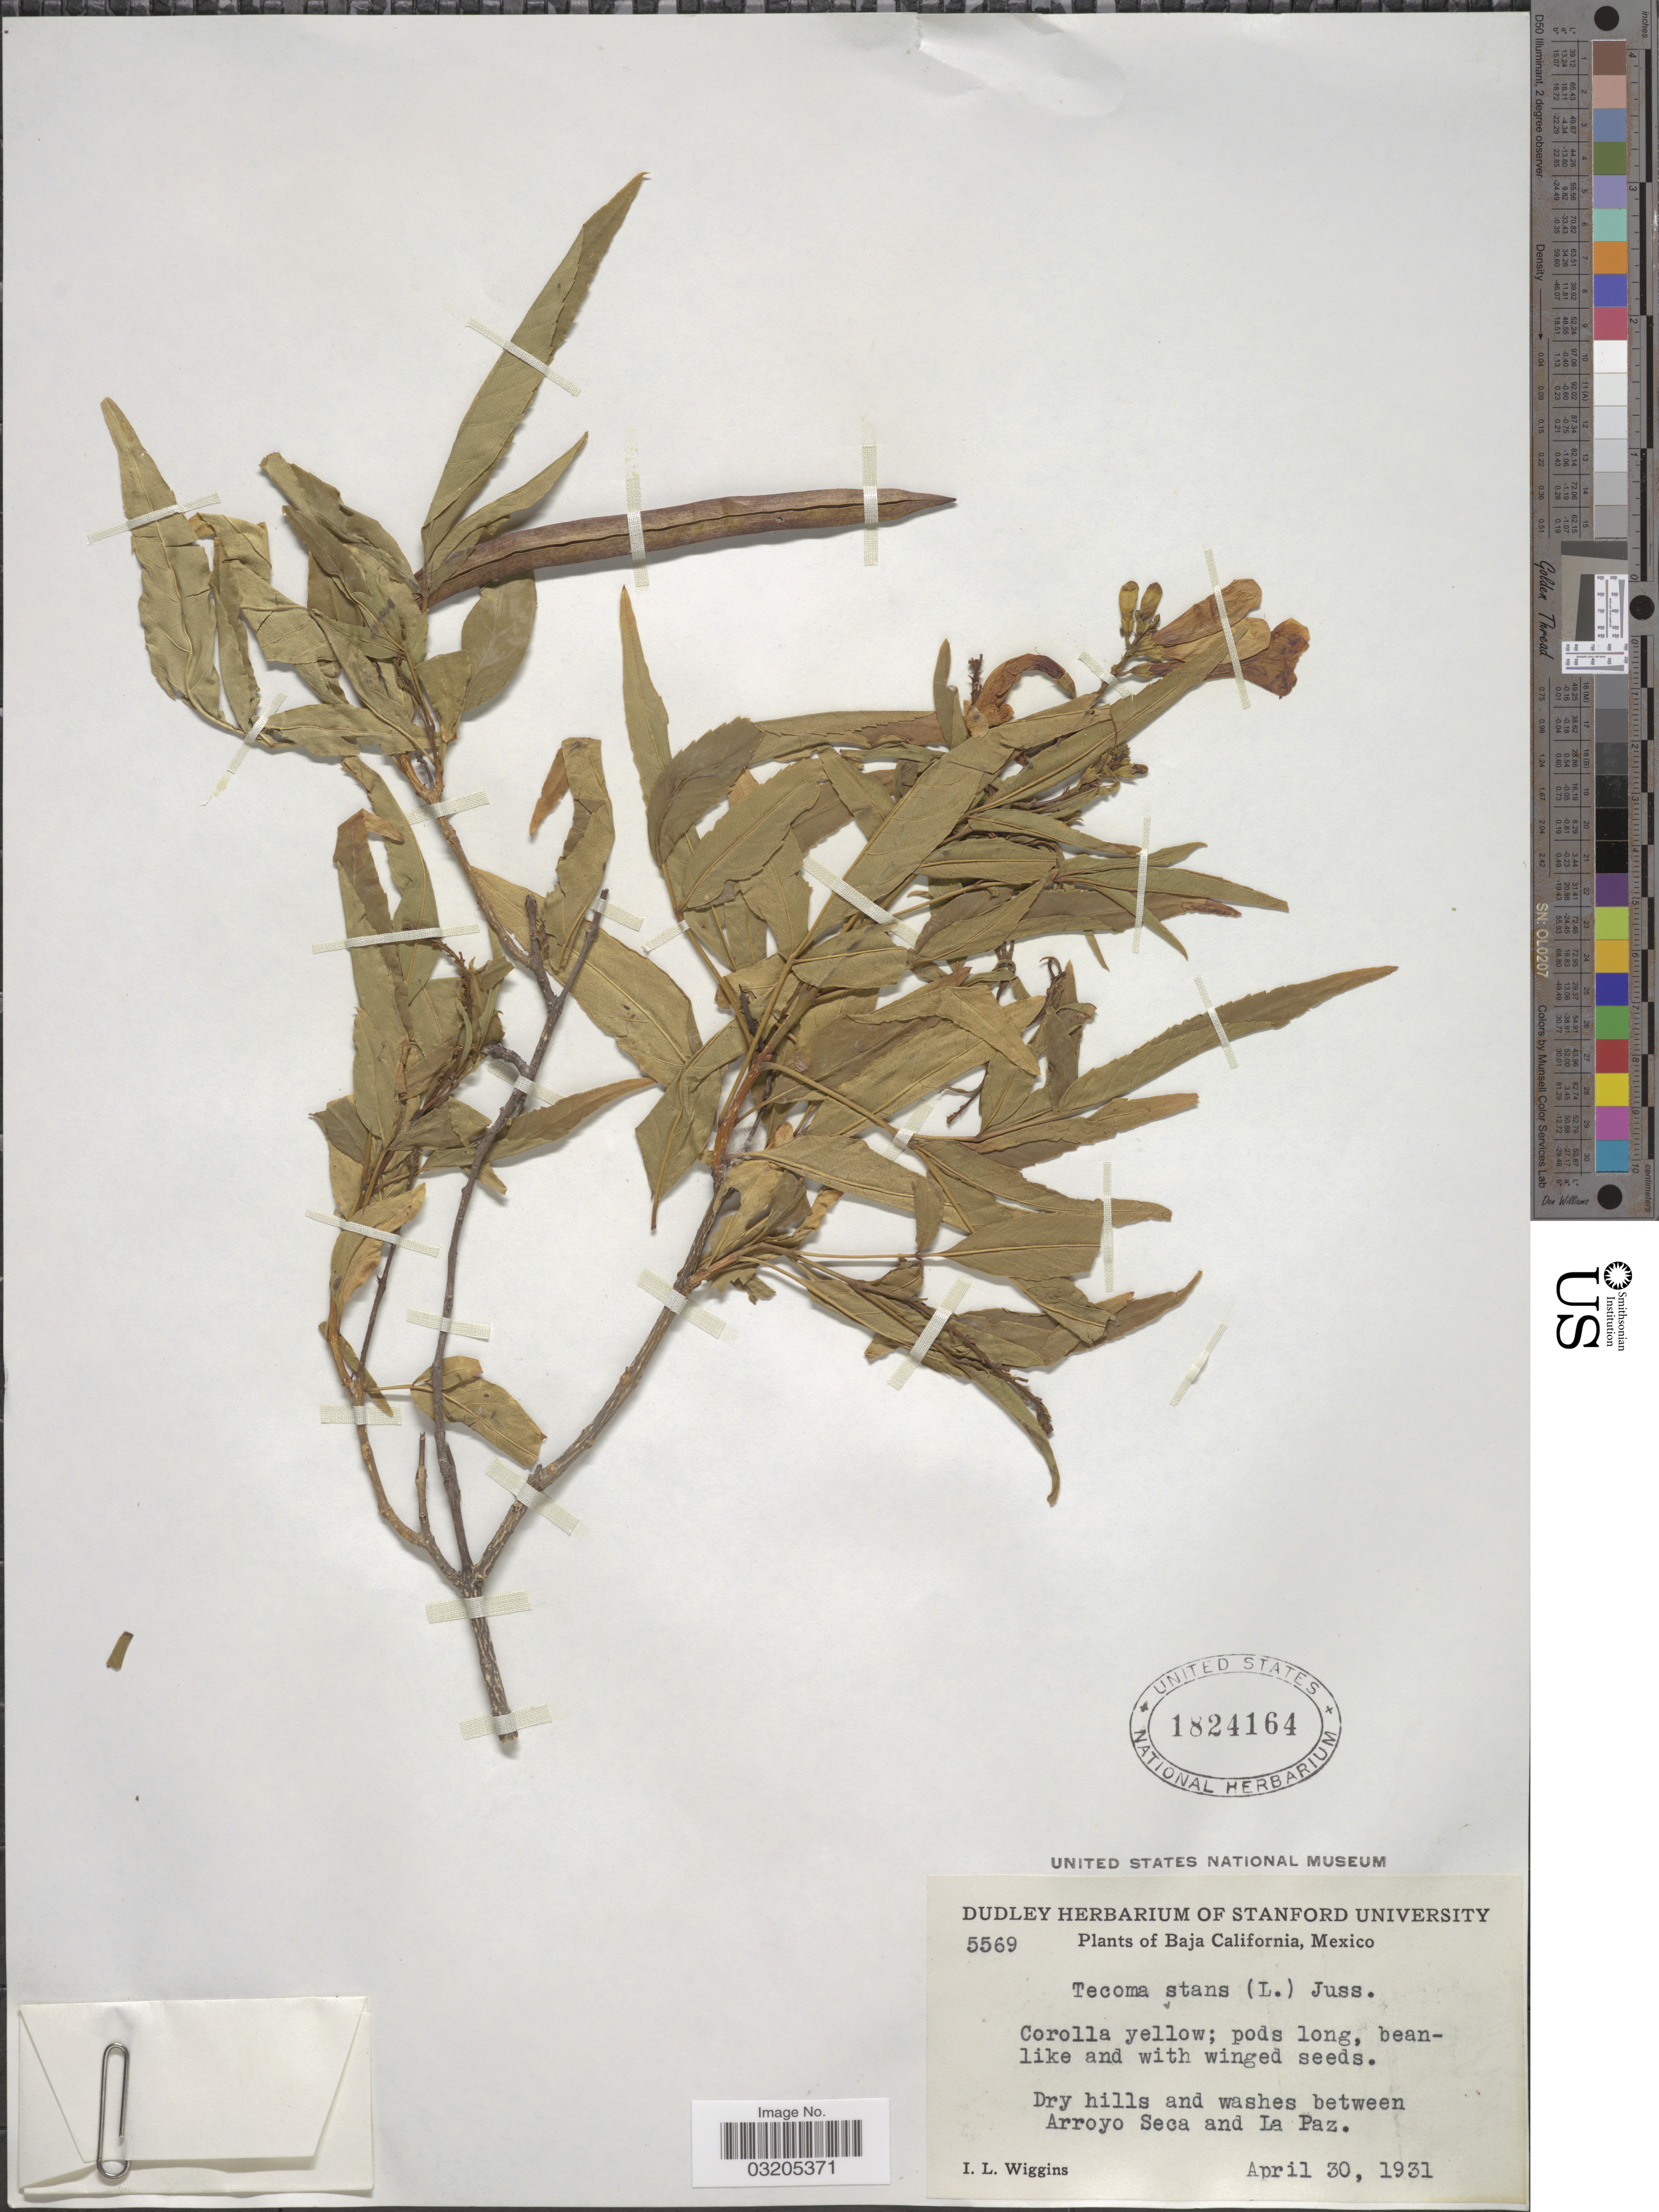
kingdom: Plantae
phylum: Tracheophyta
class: Magnoliopsida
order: Lamiales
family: Bignoniaceae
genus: Tecoma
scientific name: Tecoma stans var. stans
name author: (L.) Juss. ex Kunth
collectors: I. L. Wiggins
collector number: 5569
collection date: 1931-04-30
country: Mexico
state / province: Baja California Sur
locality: Dry hills and washes between Arroyo Seca and La Paz.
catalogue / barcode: US 1824164